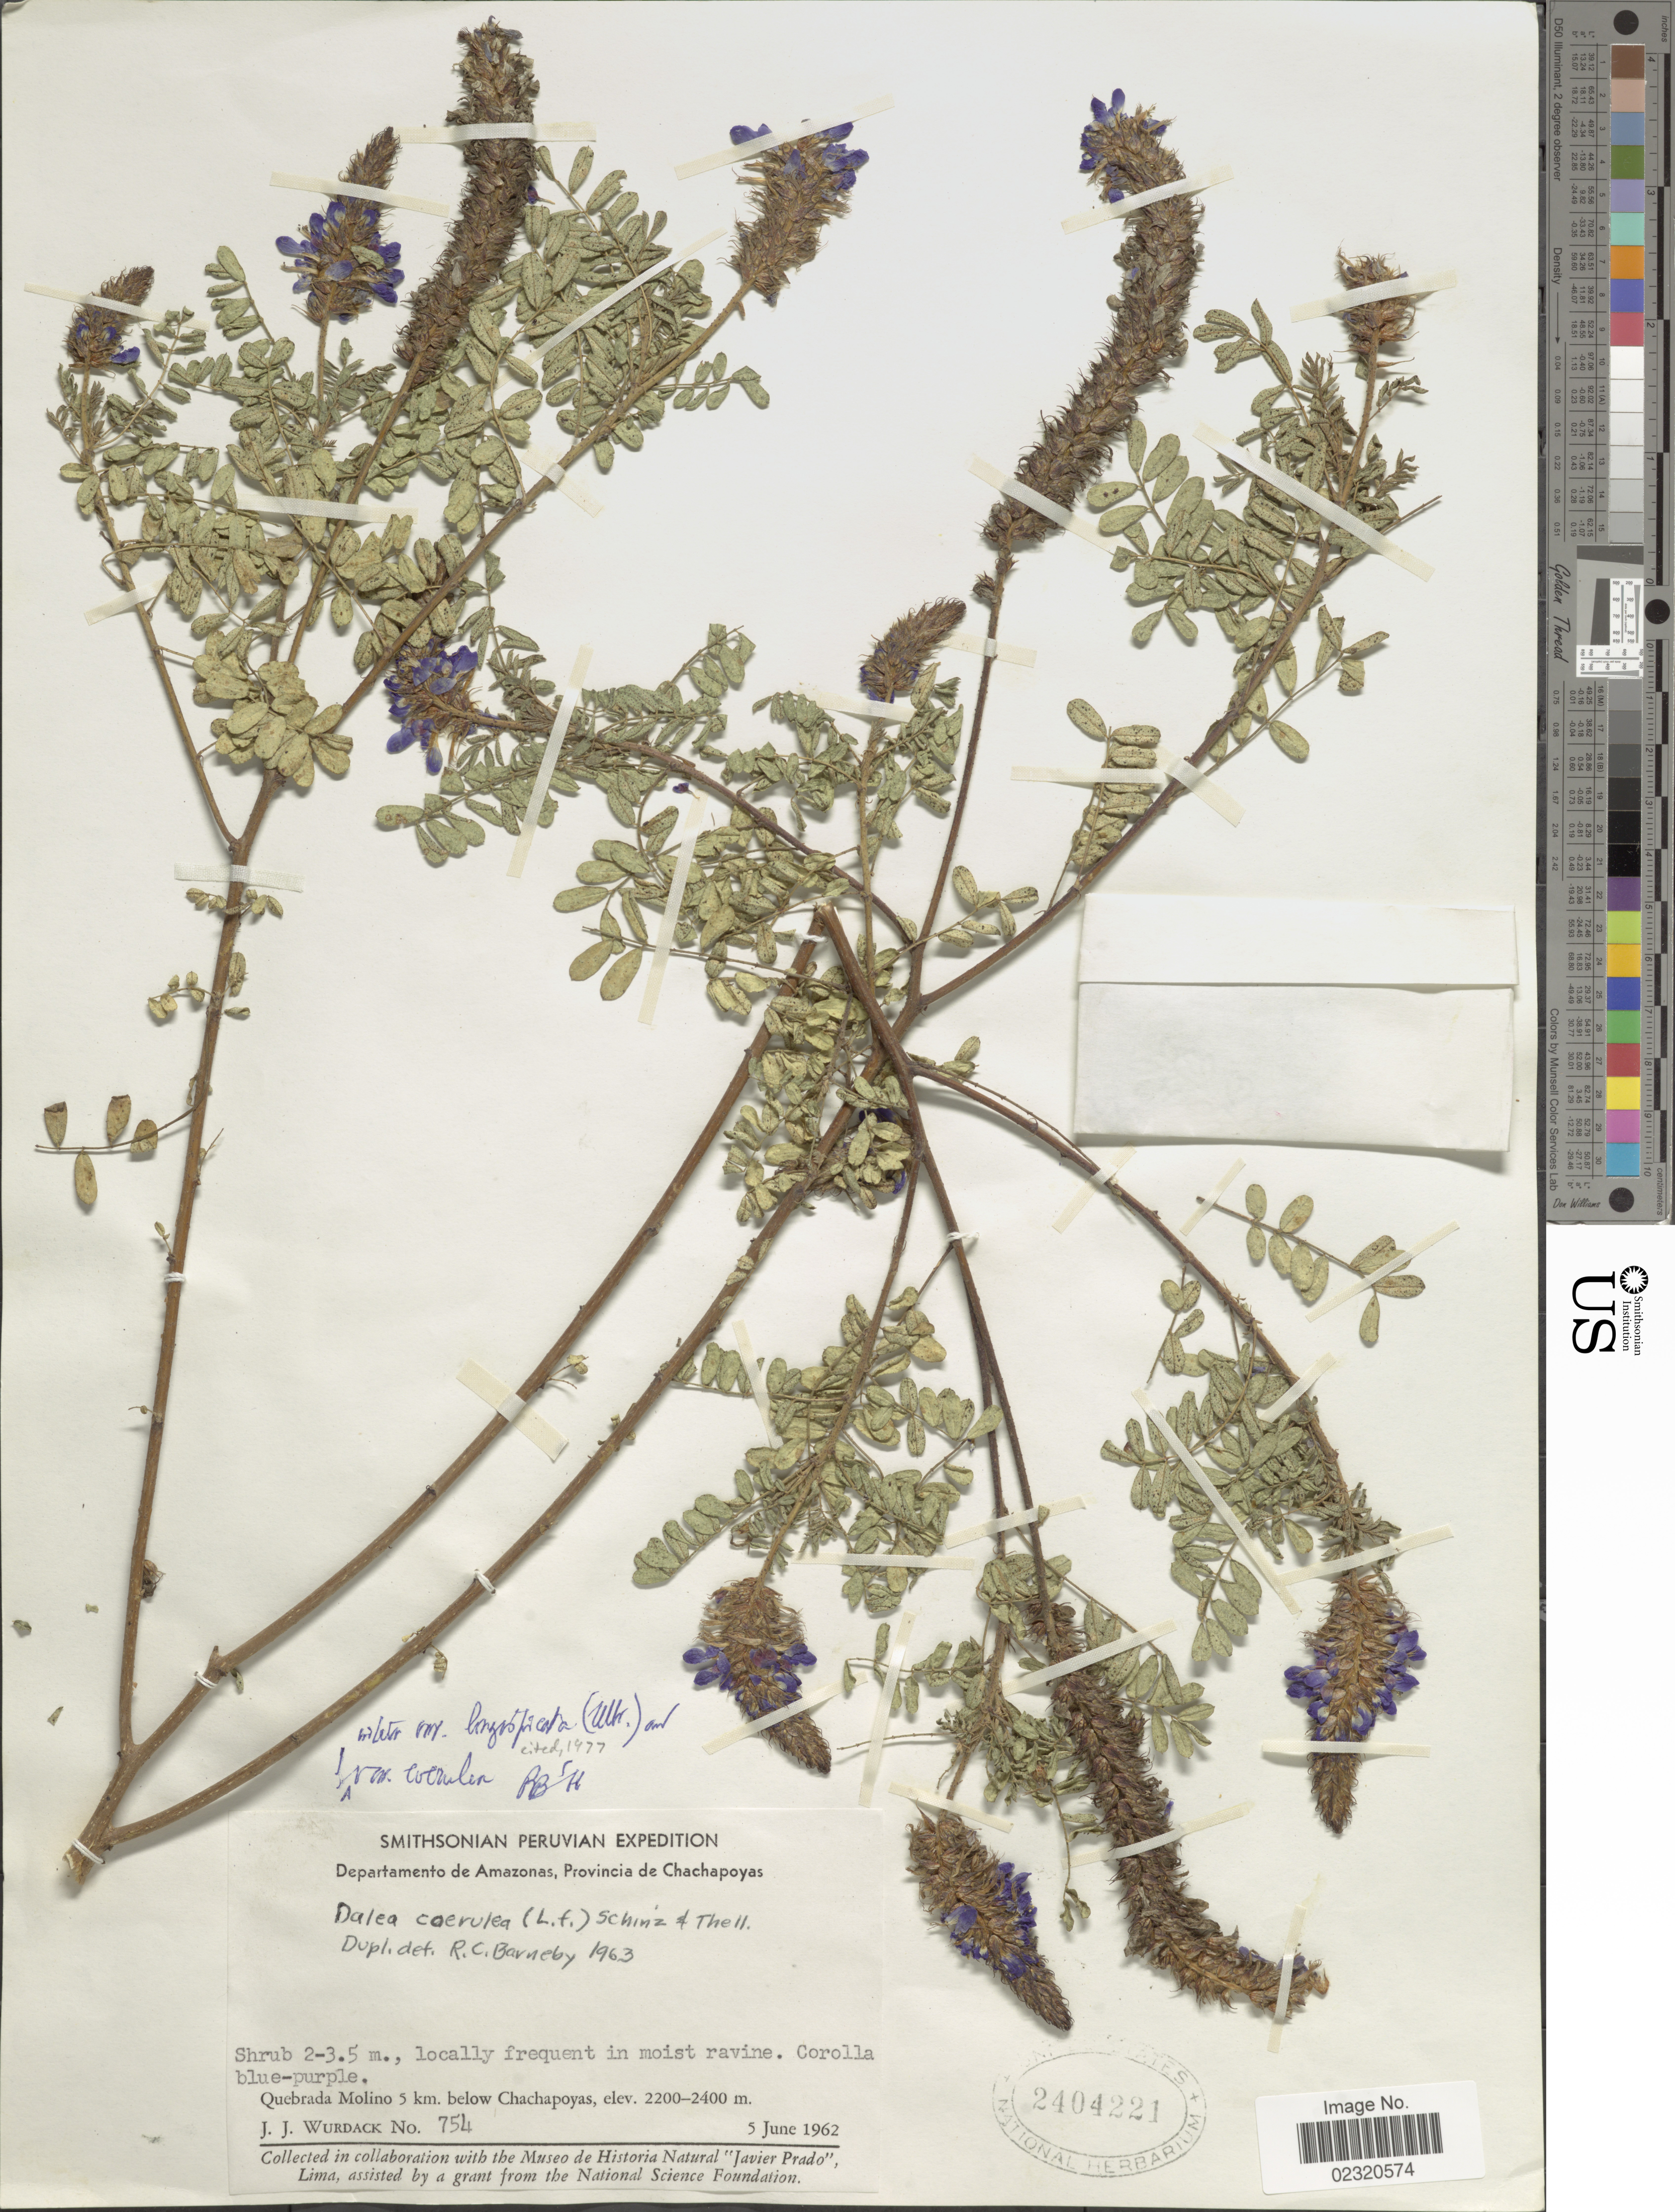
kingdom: Plantae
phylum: Tracheophyta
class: Magnoliopsida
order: Fabales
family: Fabaceae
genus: Dalea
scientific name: Dalea coerulea var. longispicata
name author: (Ulbr.) Barneby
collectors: J. J. Wurdack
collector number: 754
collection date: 1962-06-05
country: Peru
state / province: Amazonas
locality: Provincia de Chachapoyas, Quebrada Molino 5 km below Chachapoyas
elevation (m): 2200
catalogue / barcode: US 2404221